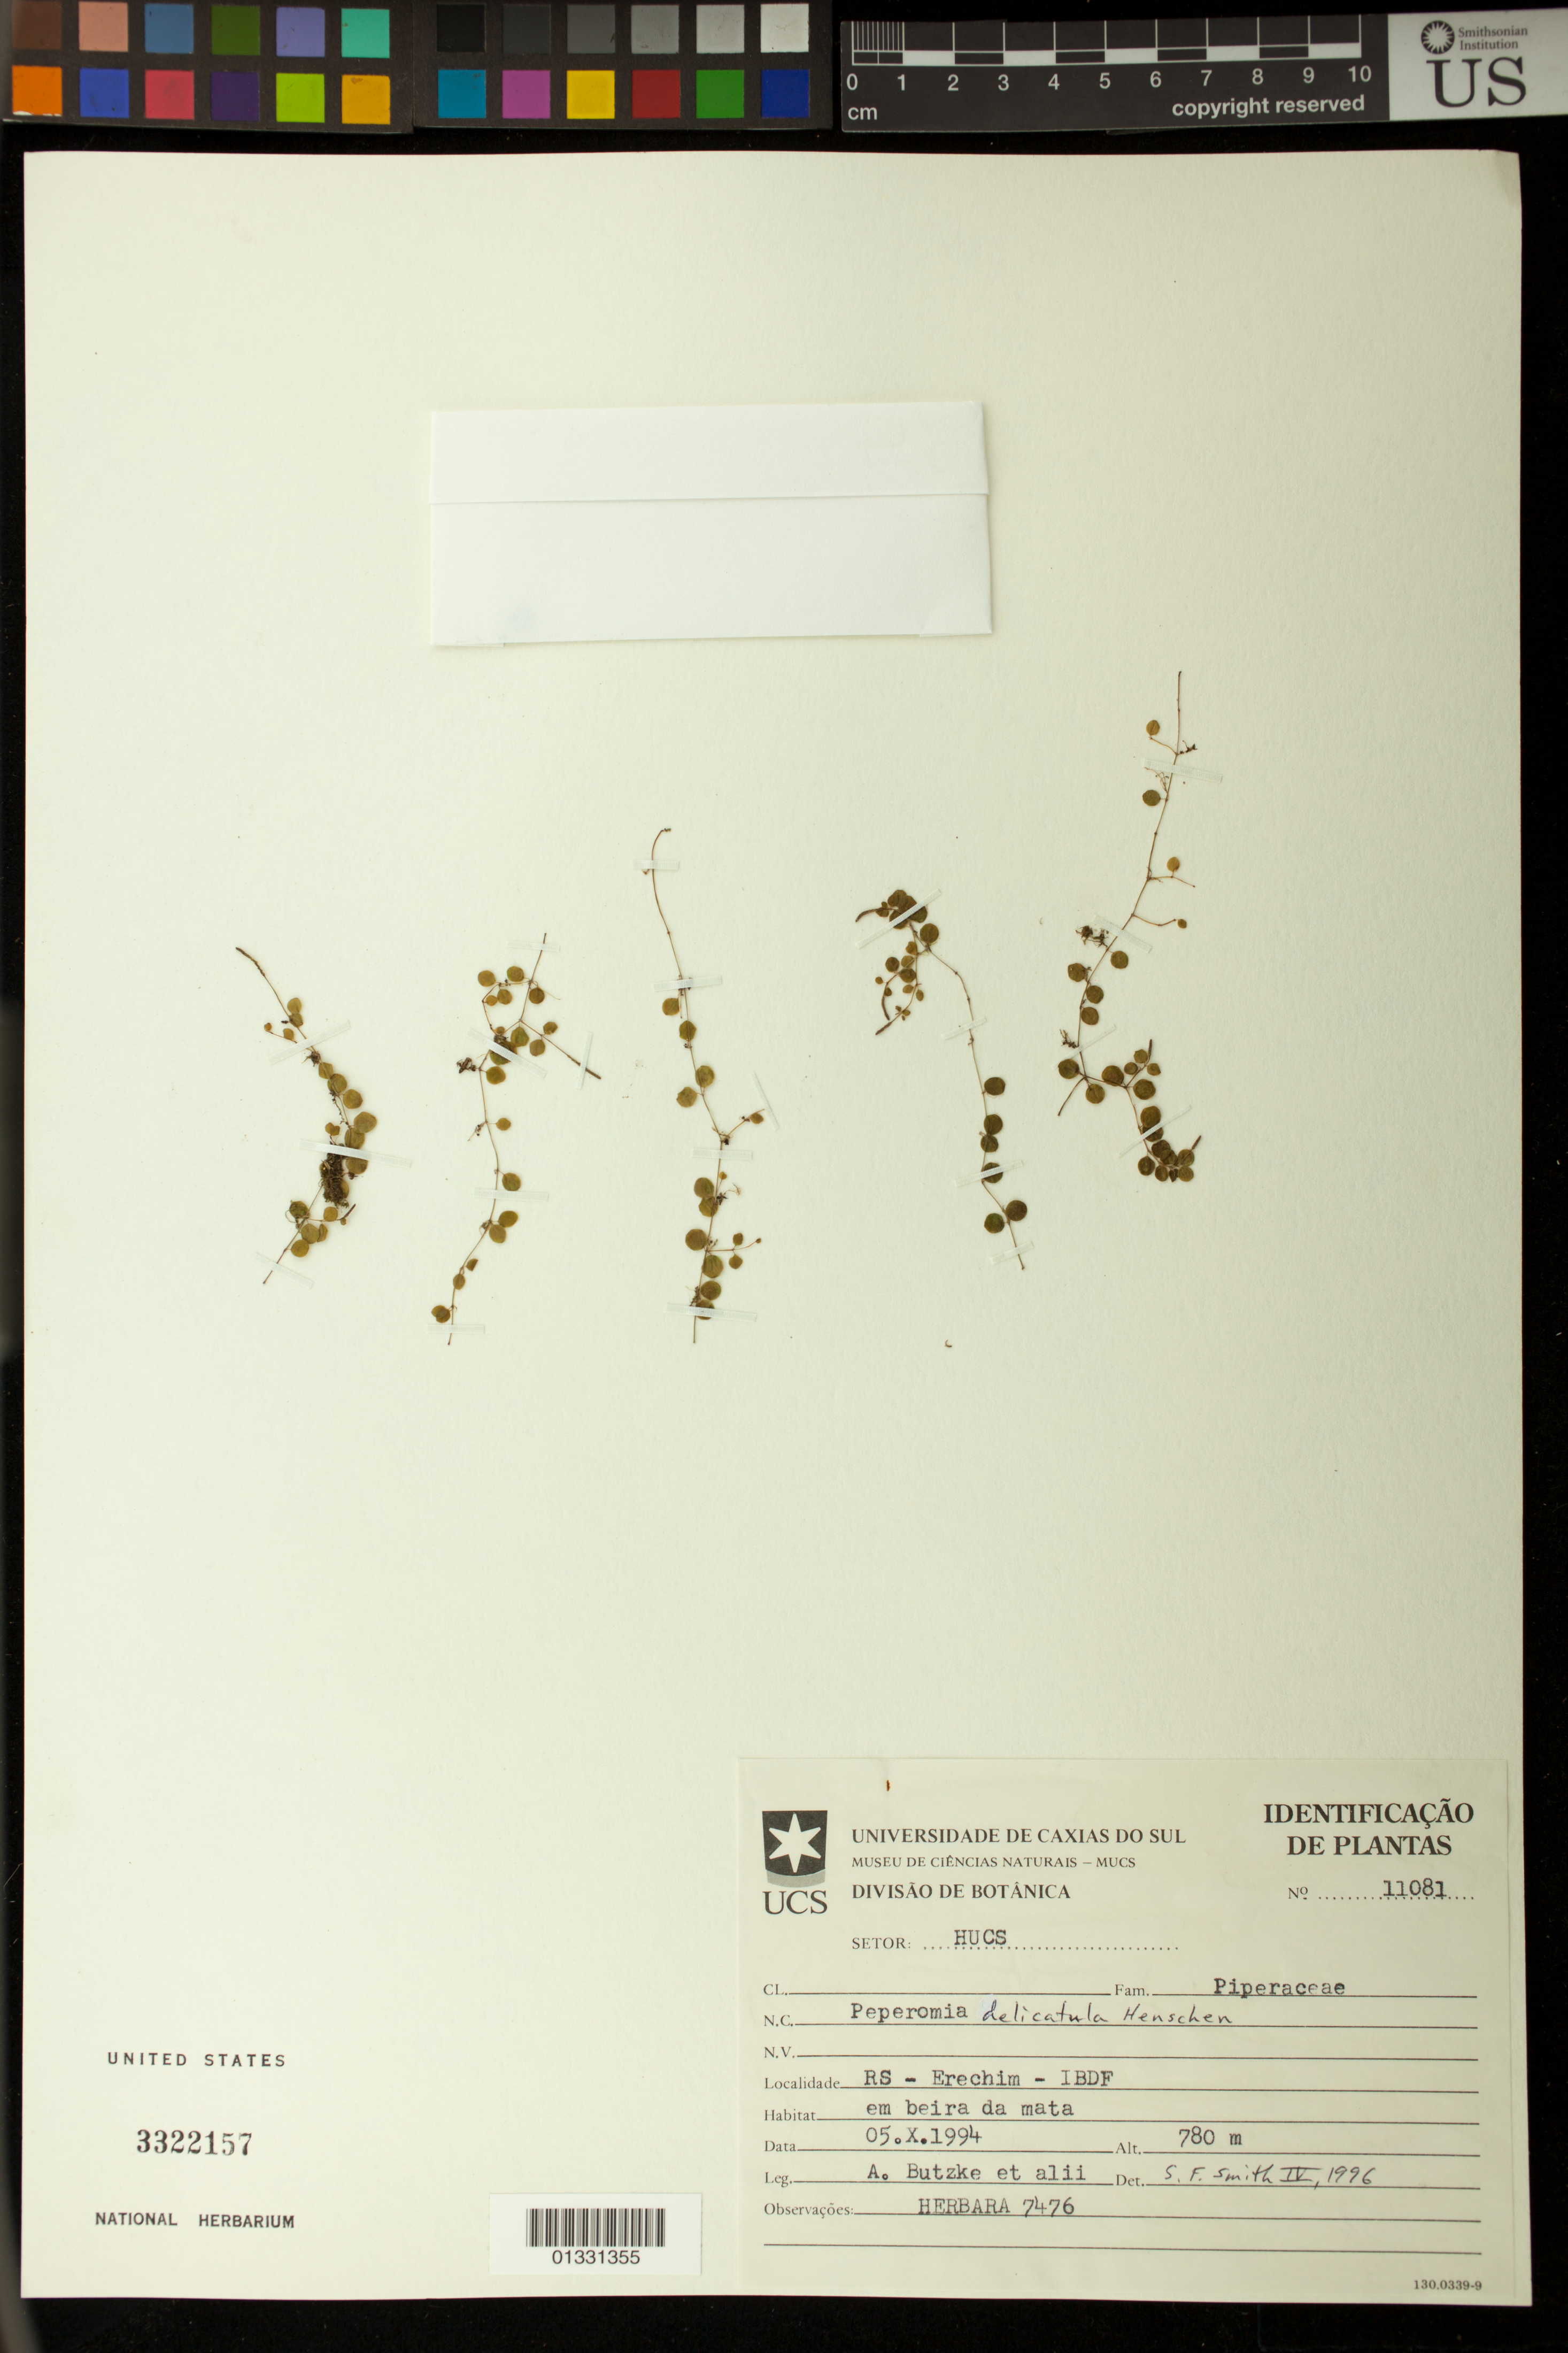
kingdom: Plantae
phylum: Tracheophyta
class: Magnoliopsida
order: Piperales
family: Piperaceae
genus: Peperomia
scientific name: Peperomia delicatula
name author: Henschen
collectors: A. Butzke & et al.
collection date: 1994-10-05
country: Brazil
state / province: Rio Grande do Sul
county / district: Erechim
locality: IBDF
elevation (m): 780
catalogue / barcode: US 3322157